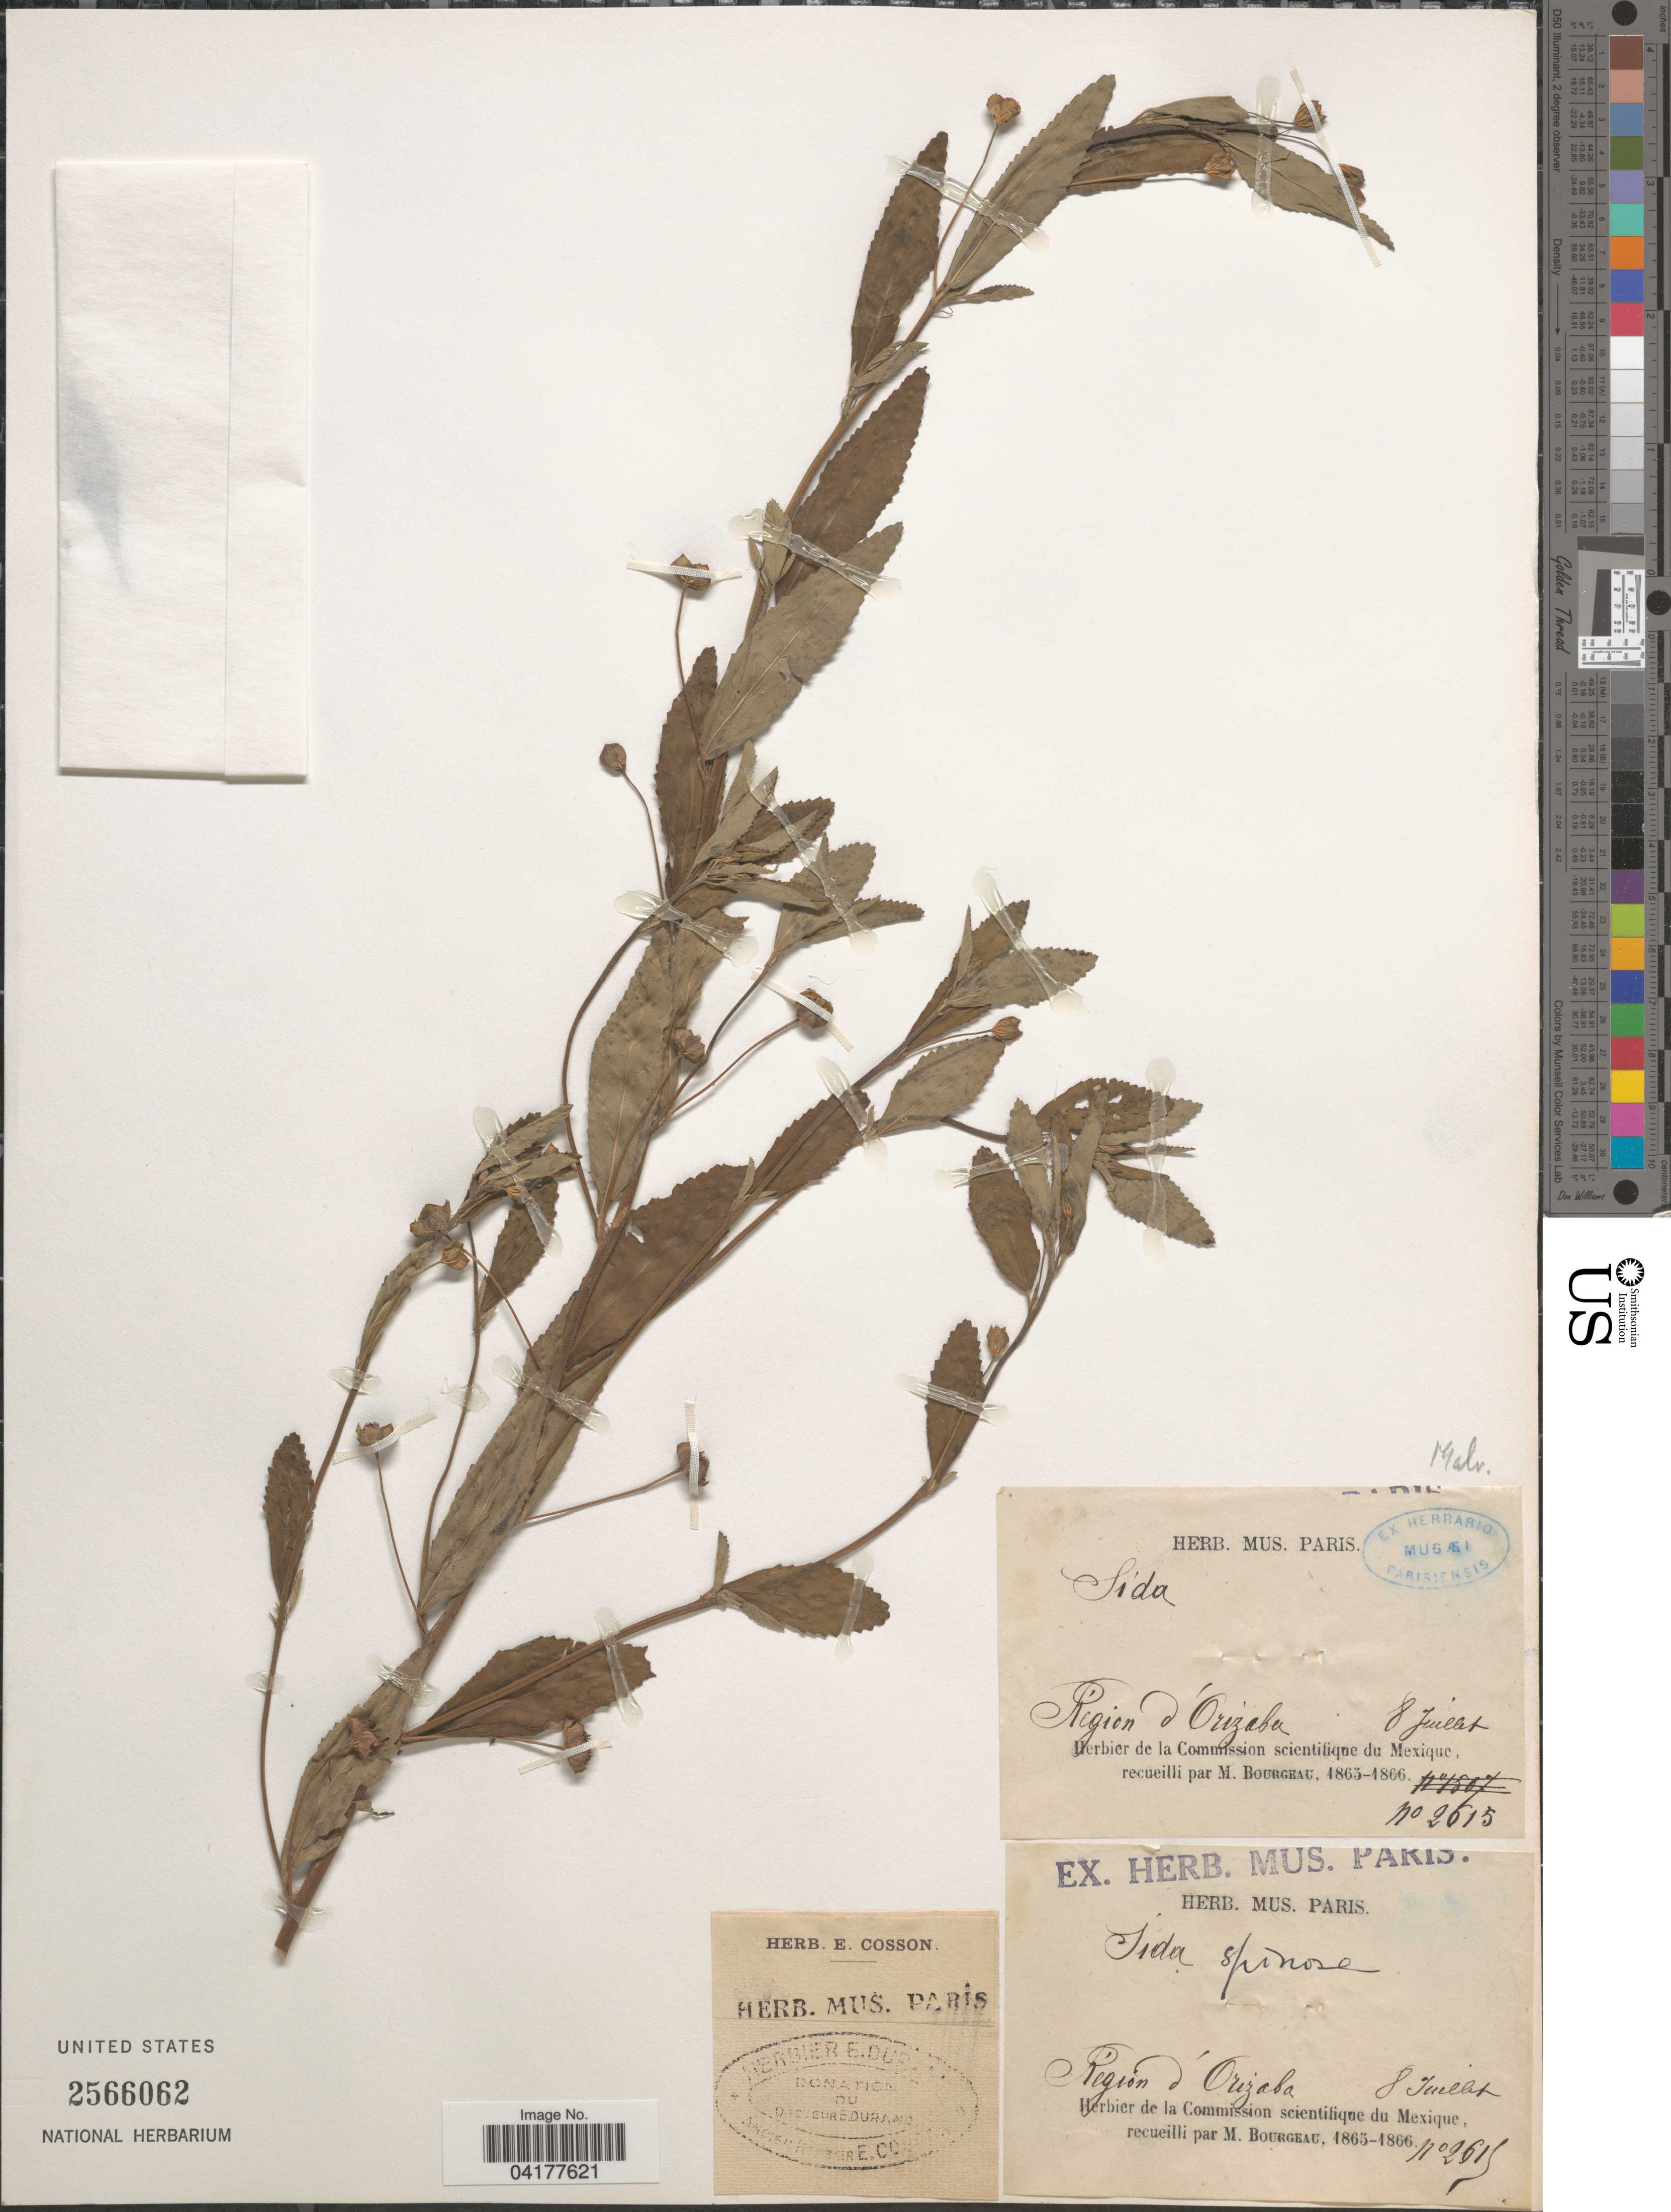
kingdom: Plantae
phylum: Tracheophyta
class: Magnoliopsida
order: Malvales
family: Malvaceae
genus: Sida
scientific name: Sida spinosa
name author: L.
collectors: M. Bourgeau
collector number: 2615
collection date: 1865-07-08/1866-07-08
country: Mexico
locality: Région d'Orizaba.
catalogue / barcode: US 2566062